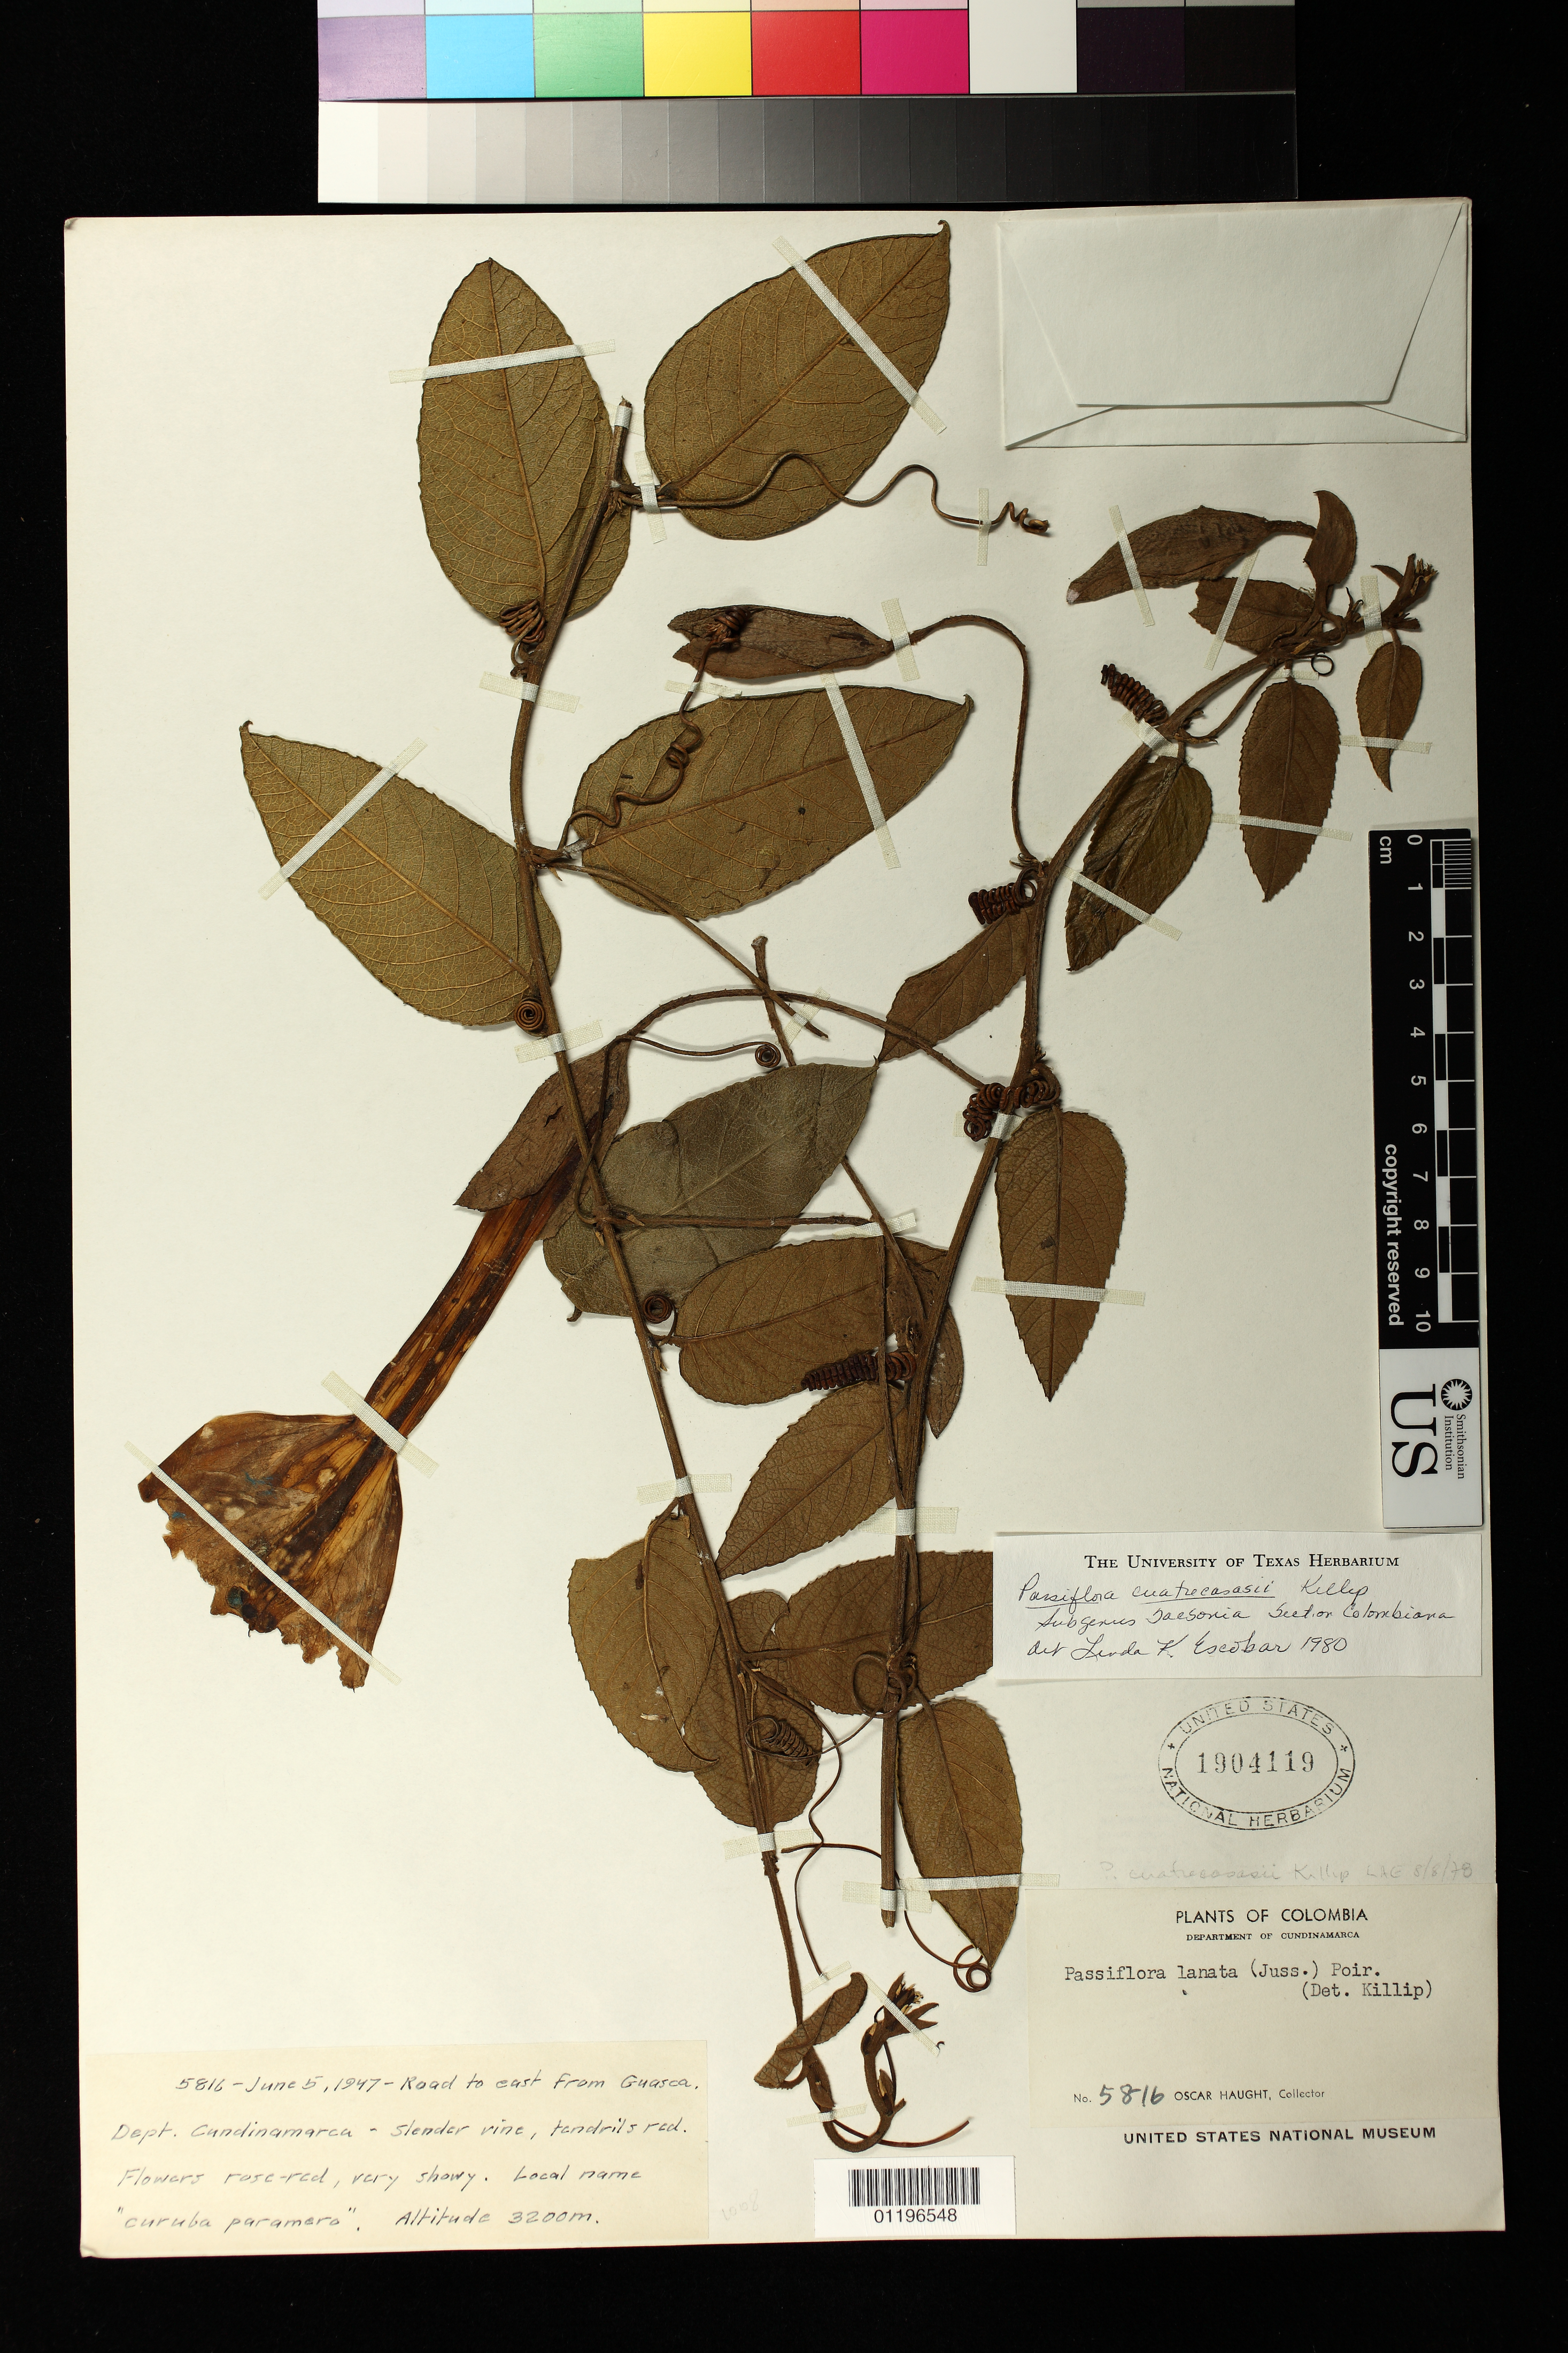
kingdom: Plantae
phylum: Tracheophyta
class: Magnoliopsida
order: Malpighiales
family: Passifloraceae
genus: Passiflora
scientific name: Passiflora cuatrecasasii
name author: Killip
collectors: O. L. Haught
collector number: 5816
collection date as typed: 06 May 1947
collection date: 1947-05-06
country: Colombia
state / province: Cundinamarca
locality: Road to east from Guasca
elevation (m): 3200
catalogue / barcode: US 1904119